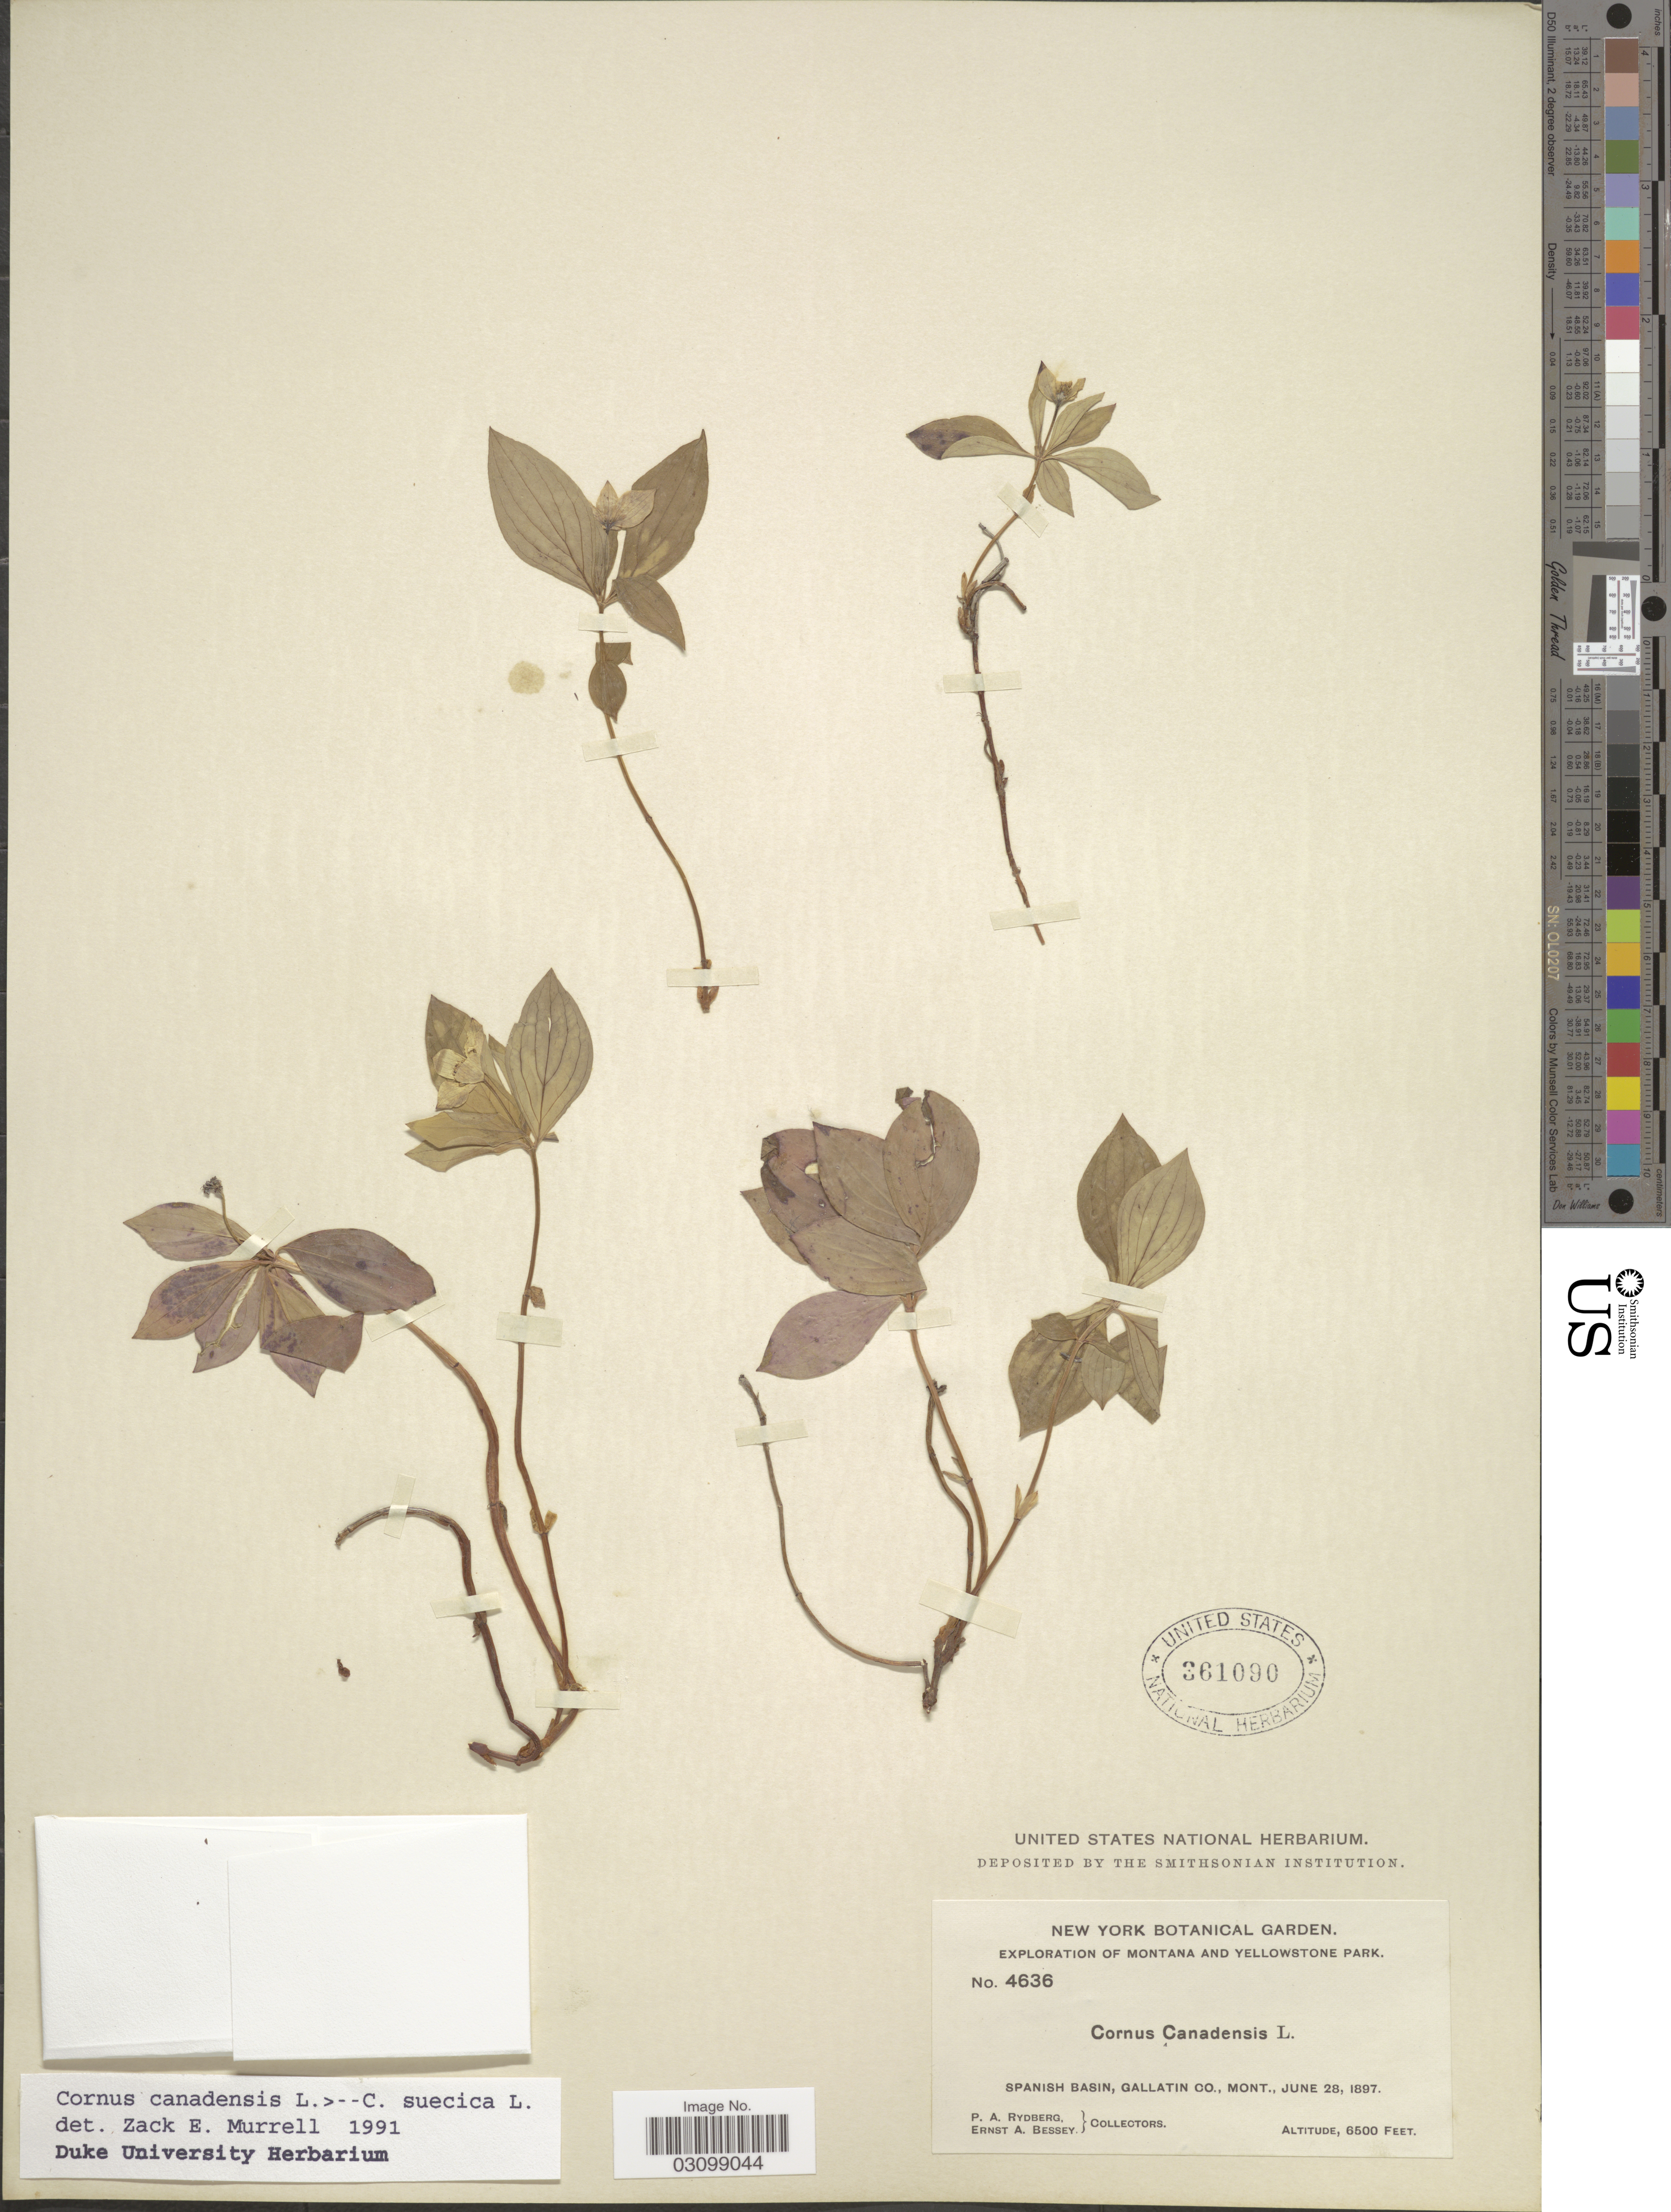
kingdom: Plantae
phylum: Tracheophyta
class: Magnoliopsida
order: Cornales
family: Cornaceae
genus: Cornus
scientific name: Cornus sp.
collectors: P. A. Rydberg & E. A. Bessey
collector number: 4636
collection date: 1897-06-28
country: United States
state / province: Montana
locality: Yellowstone Park, Spanish Basin, Gallatin Co.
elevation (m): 1981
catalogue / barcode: US 361090